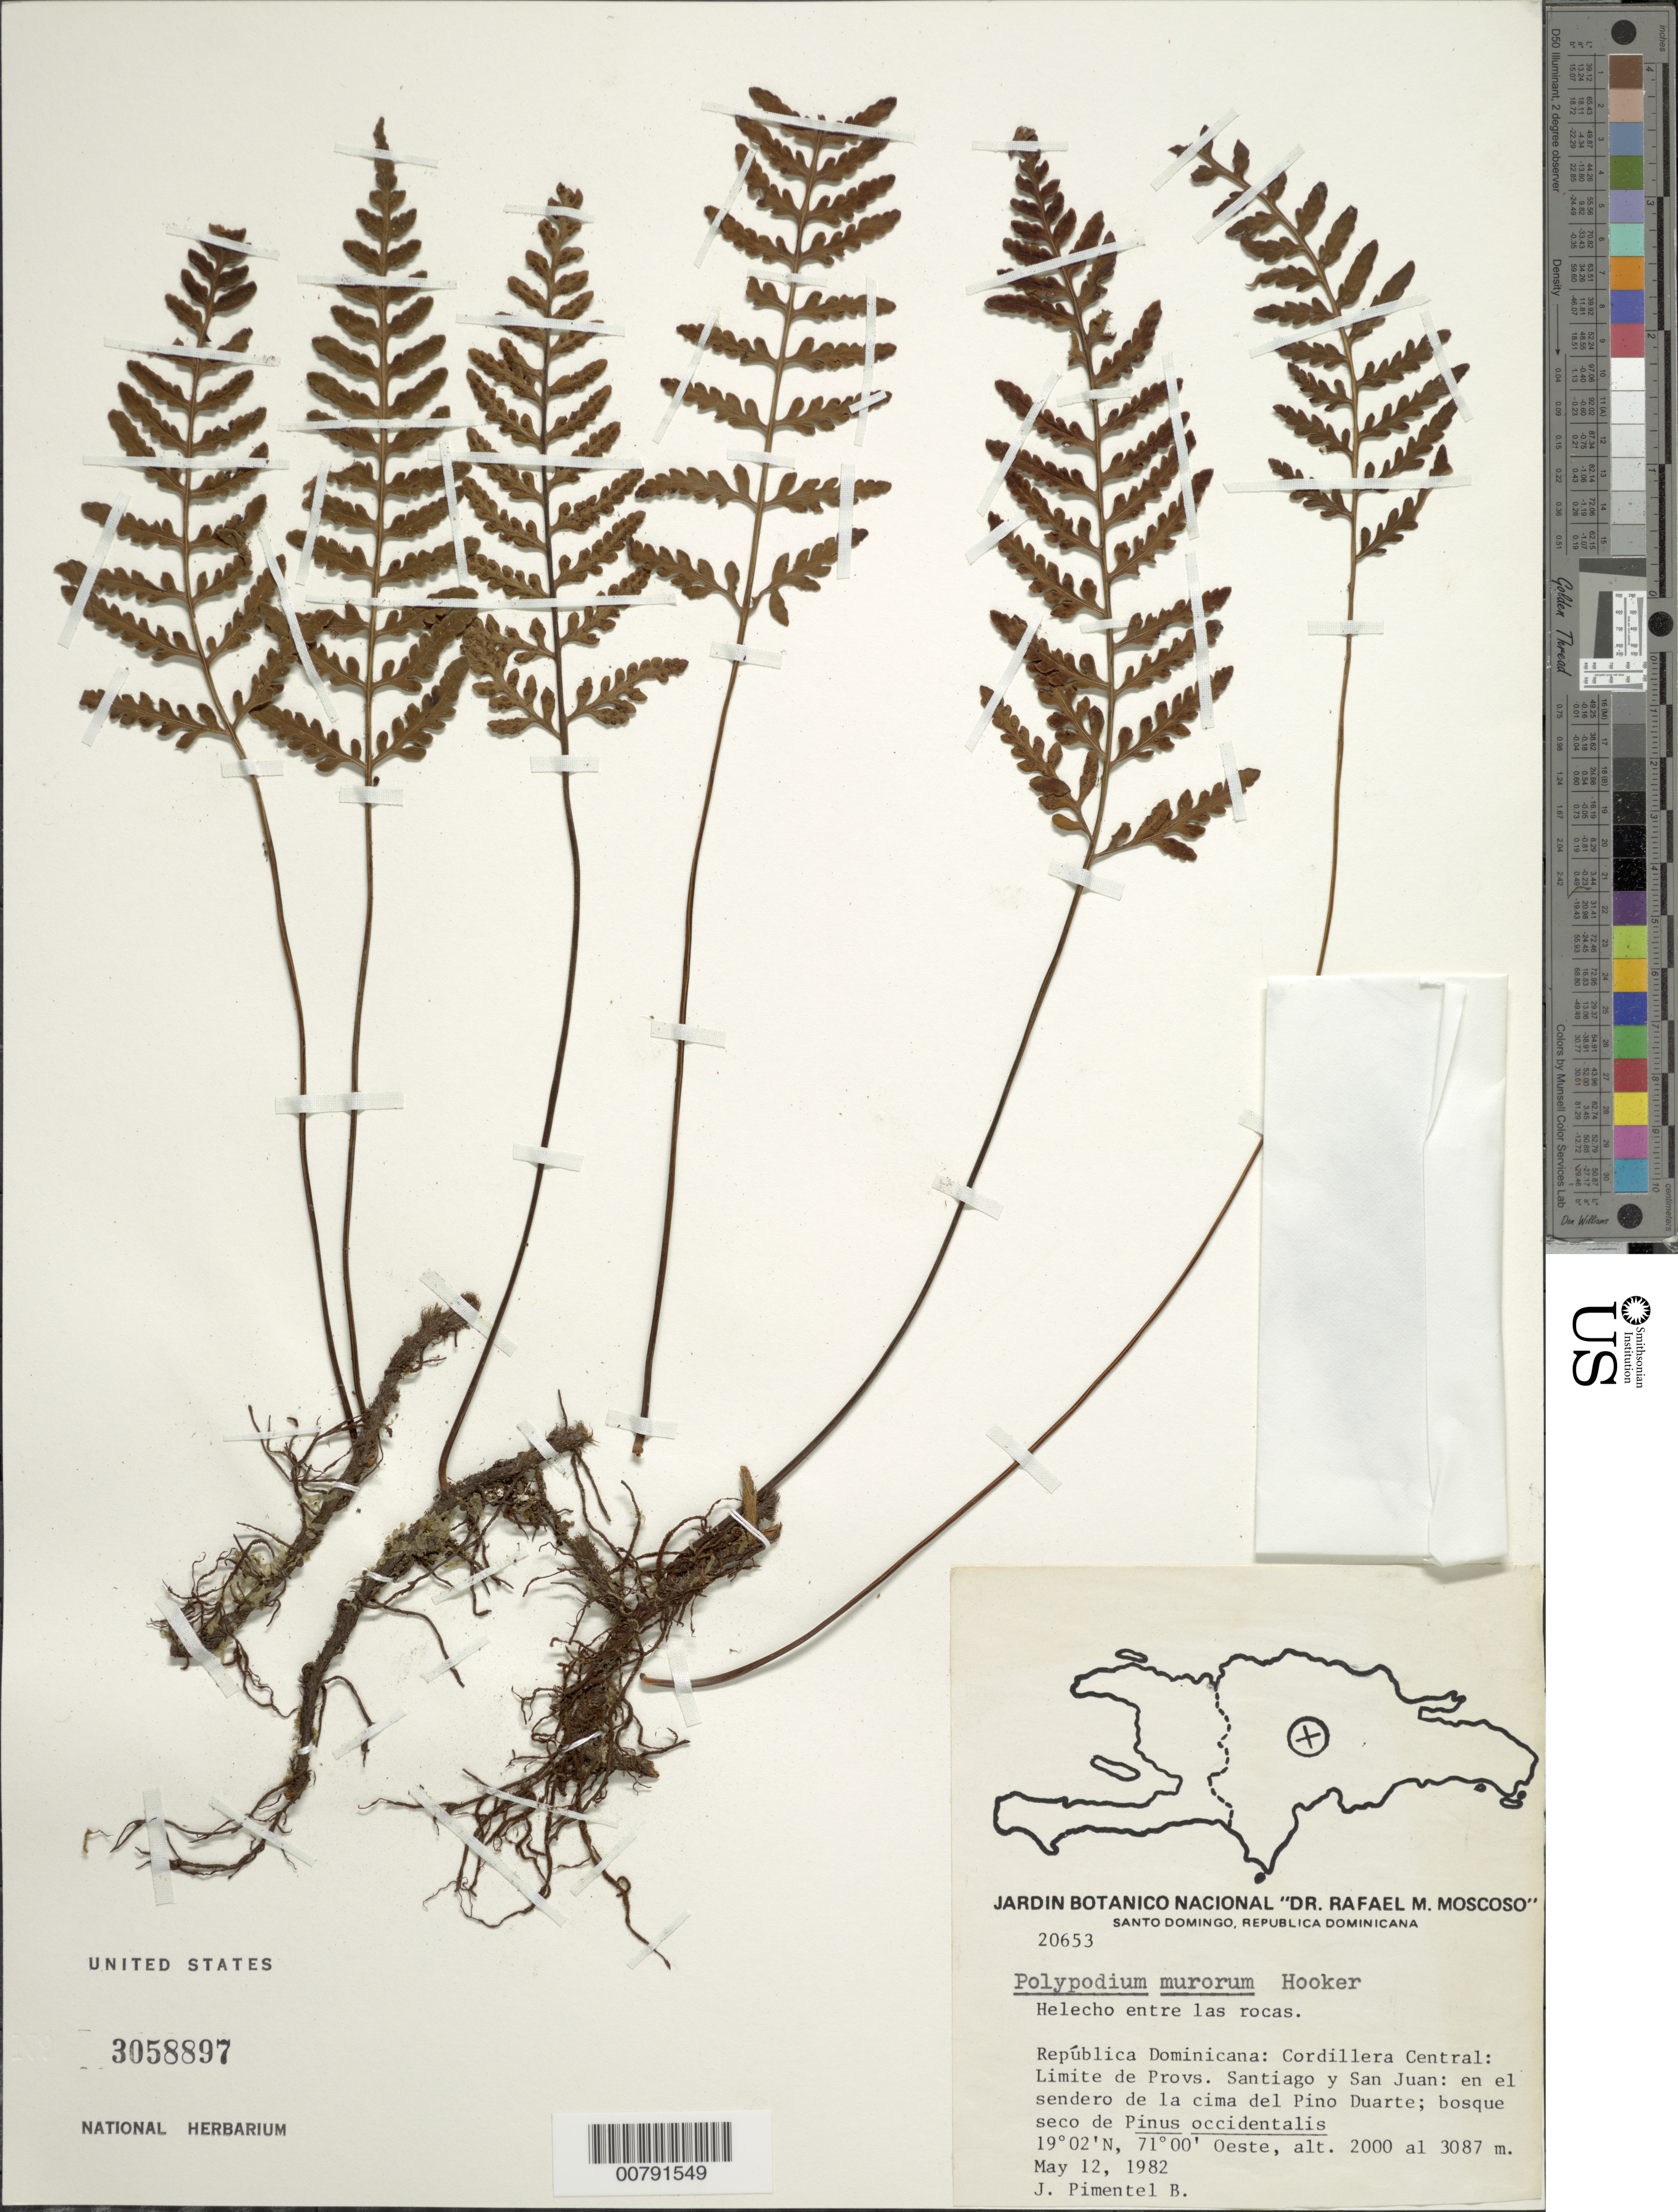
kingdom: Plantae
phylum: Tracheophyta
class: Polypodiopsida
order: Polypodiales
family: Polypodiaceae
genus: Pleopeltis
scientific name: Pleopeltis murorum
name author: (Hook.) A.R. Sm. & Tejero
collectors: J. Pimentel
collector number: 20653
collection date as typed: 12 May 1982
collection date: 1982-05-12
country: Dominican Republic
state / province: Santiago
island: Hispaniola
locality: Prov. Santiago y San Juan, Pino Duarte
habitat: En el sendero de la cima; bosque seco de Pinus occidentalis, entre las rocas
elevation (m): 2000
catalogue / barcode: US 3058897